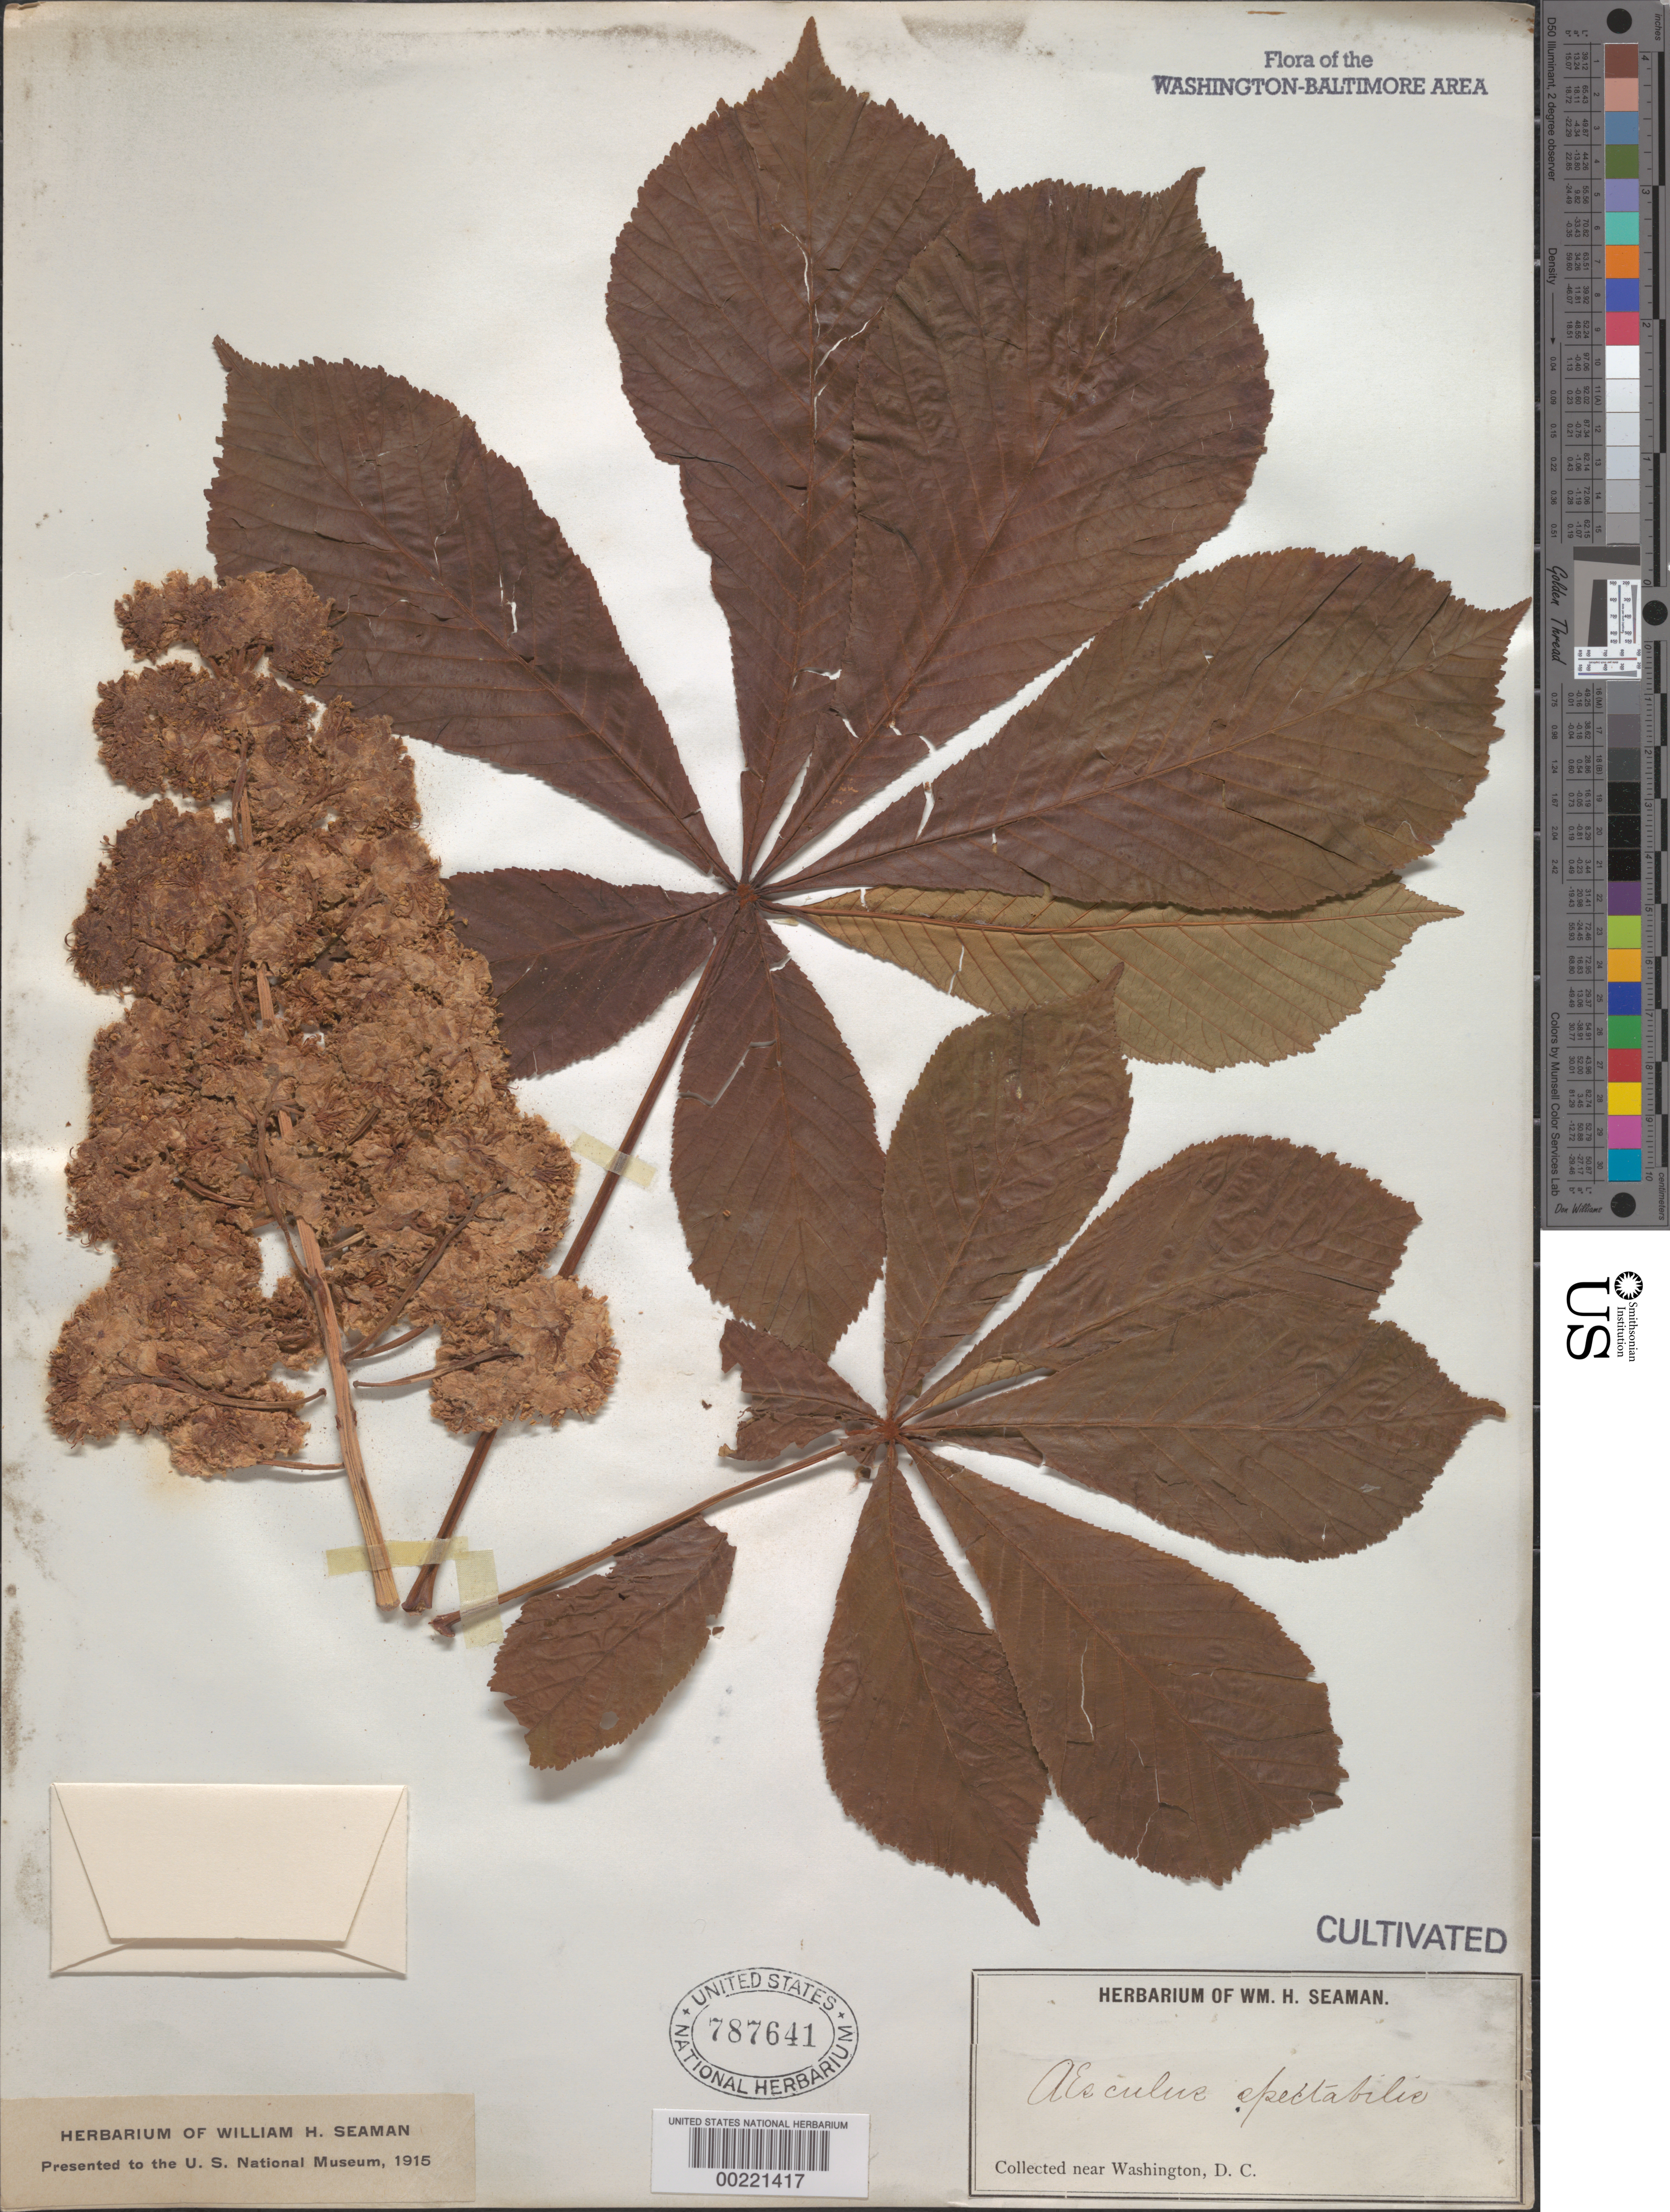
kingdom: Plantae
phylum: Tracheophyta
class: Magnoliopsida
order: Sapindales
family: Sapindaceae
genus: Aesculus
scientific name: Aesculus x spectabilis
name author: Dippel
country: United States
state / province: District of Columbia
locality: Near Washington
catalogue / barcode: US 787641